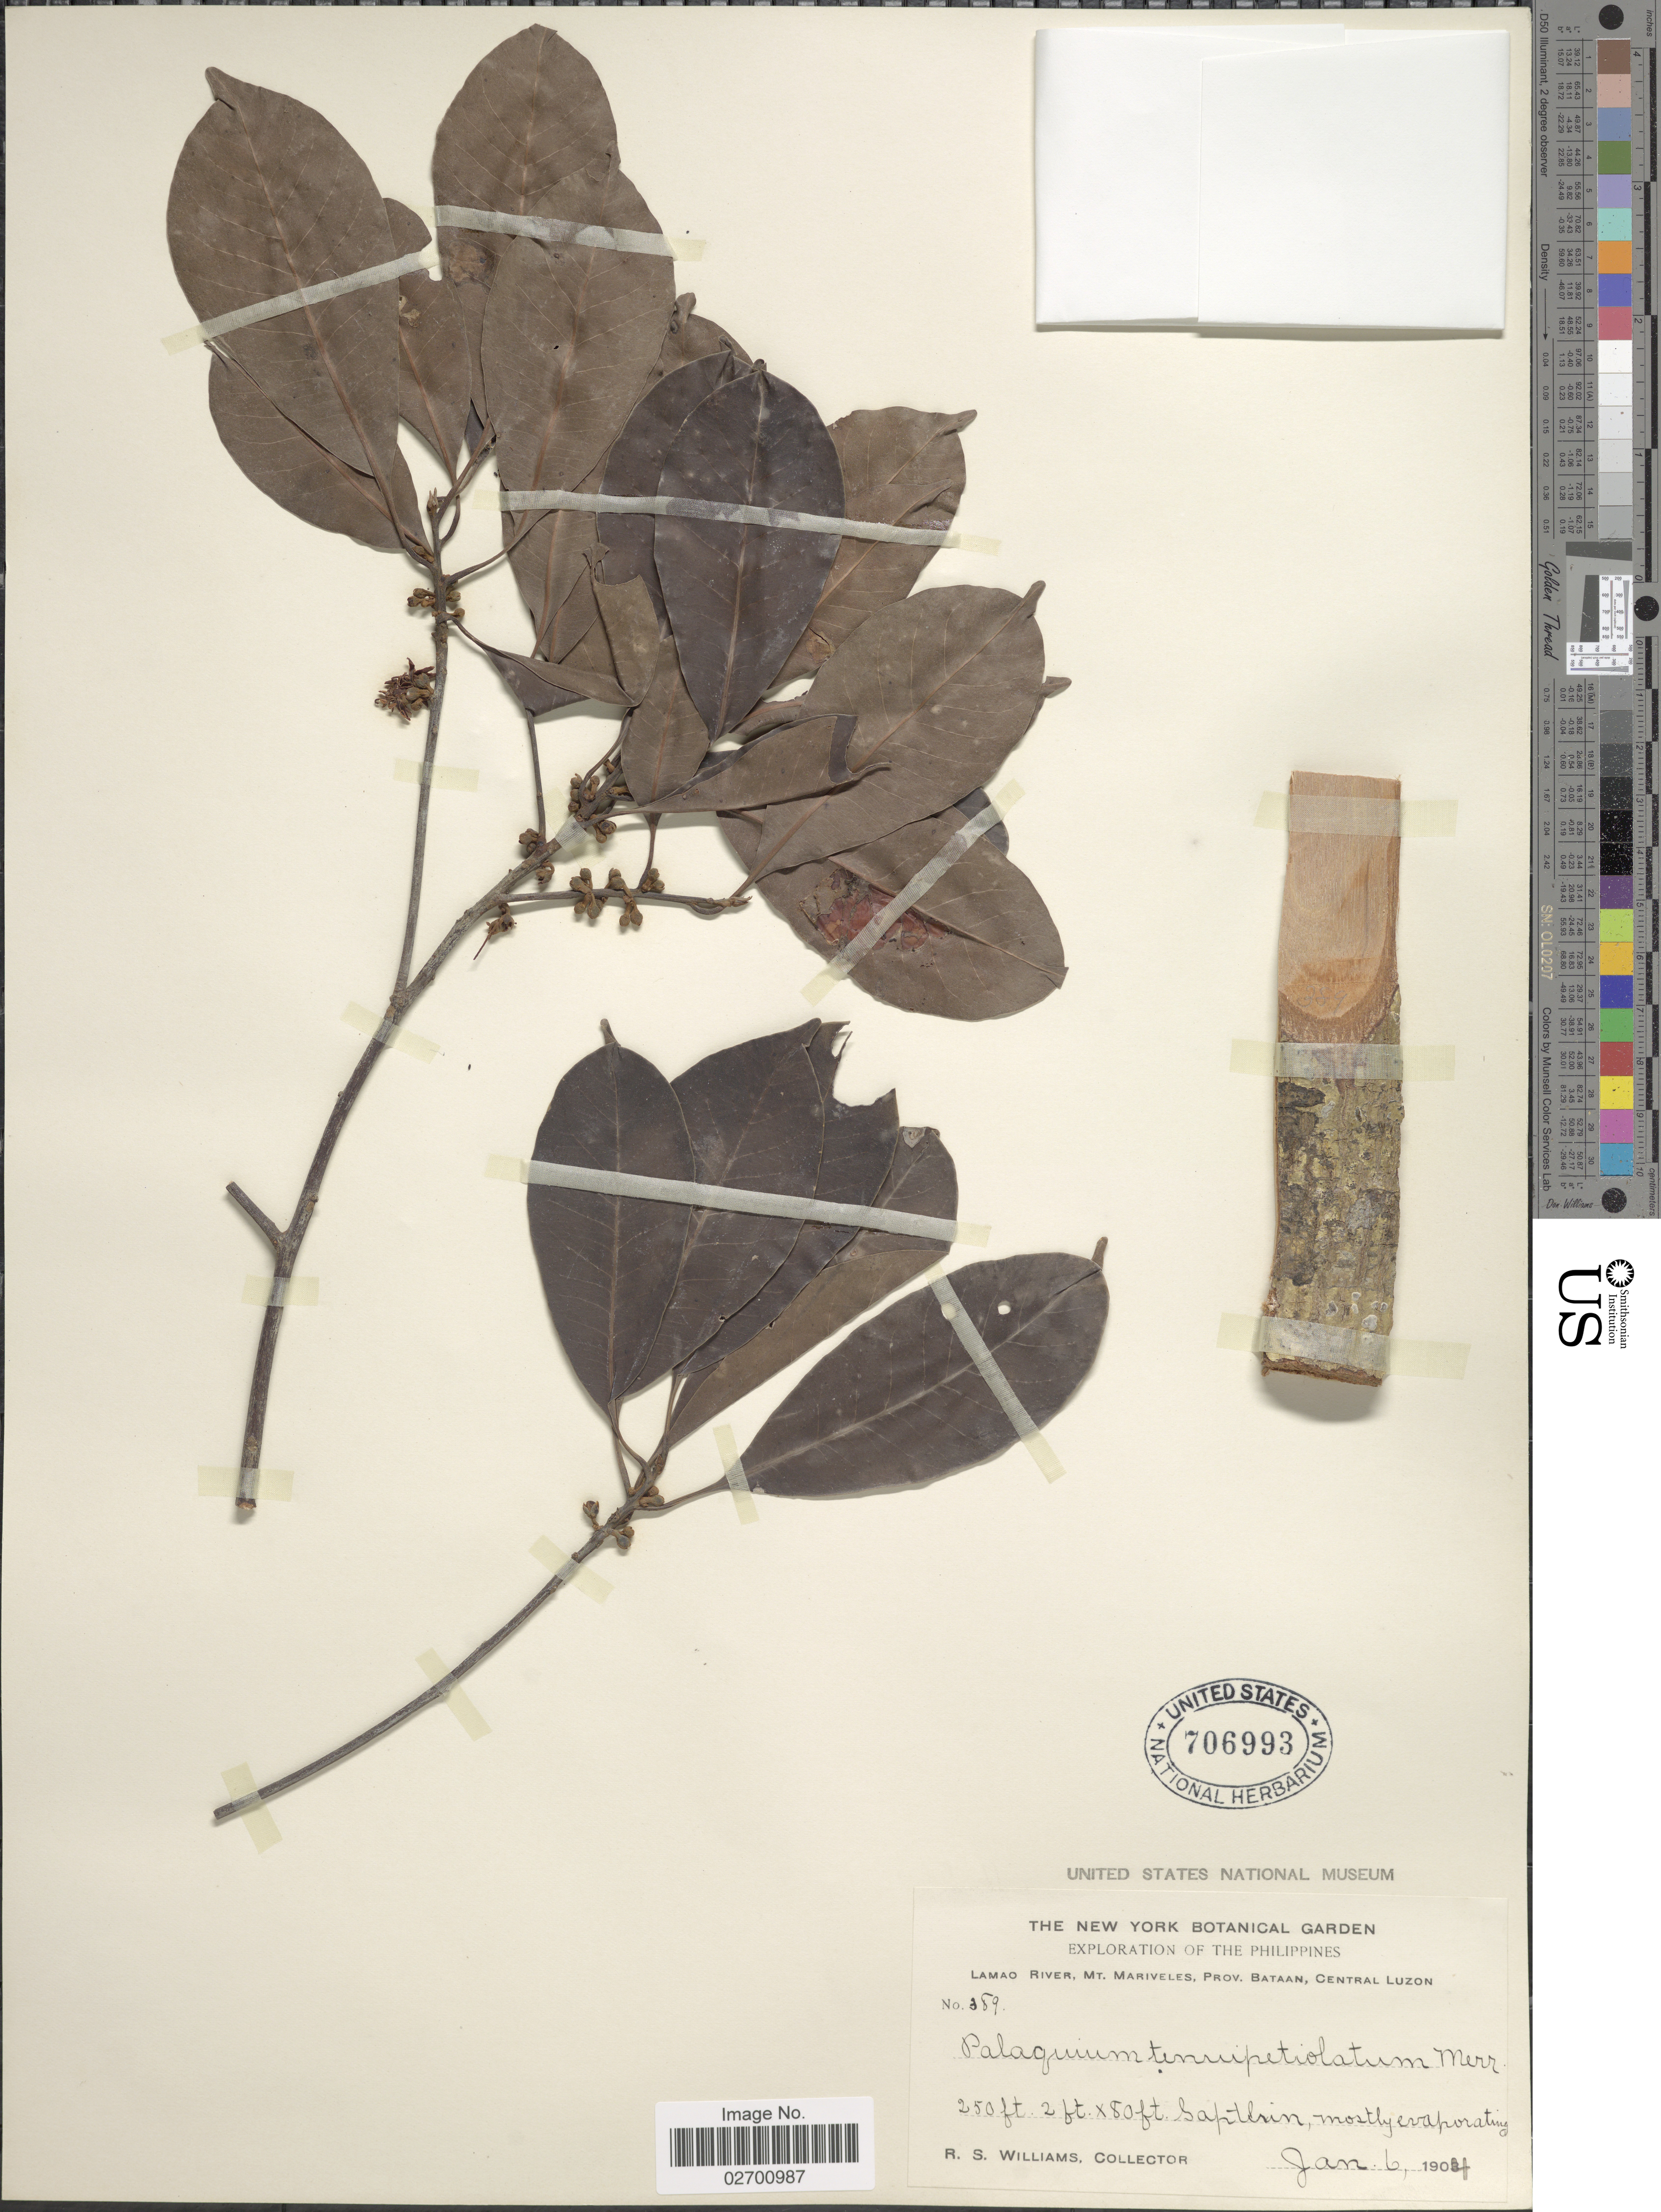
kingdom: Plantae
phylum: Tracheophyta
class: Magnoliopsida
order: Ericales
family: Sapotaceae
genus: Palaquium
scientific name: Palaquium tenuipetiolatum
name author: Merr.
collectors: R. S. Williams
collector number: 389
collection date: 1904-01-06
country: Philippines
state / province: Central Luzon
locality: Lamao River, Mt. Mariveles.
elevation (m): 76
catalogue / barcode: US 706993